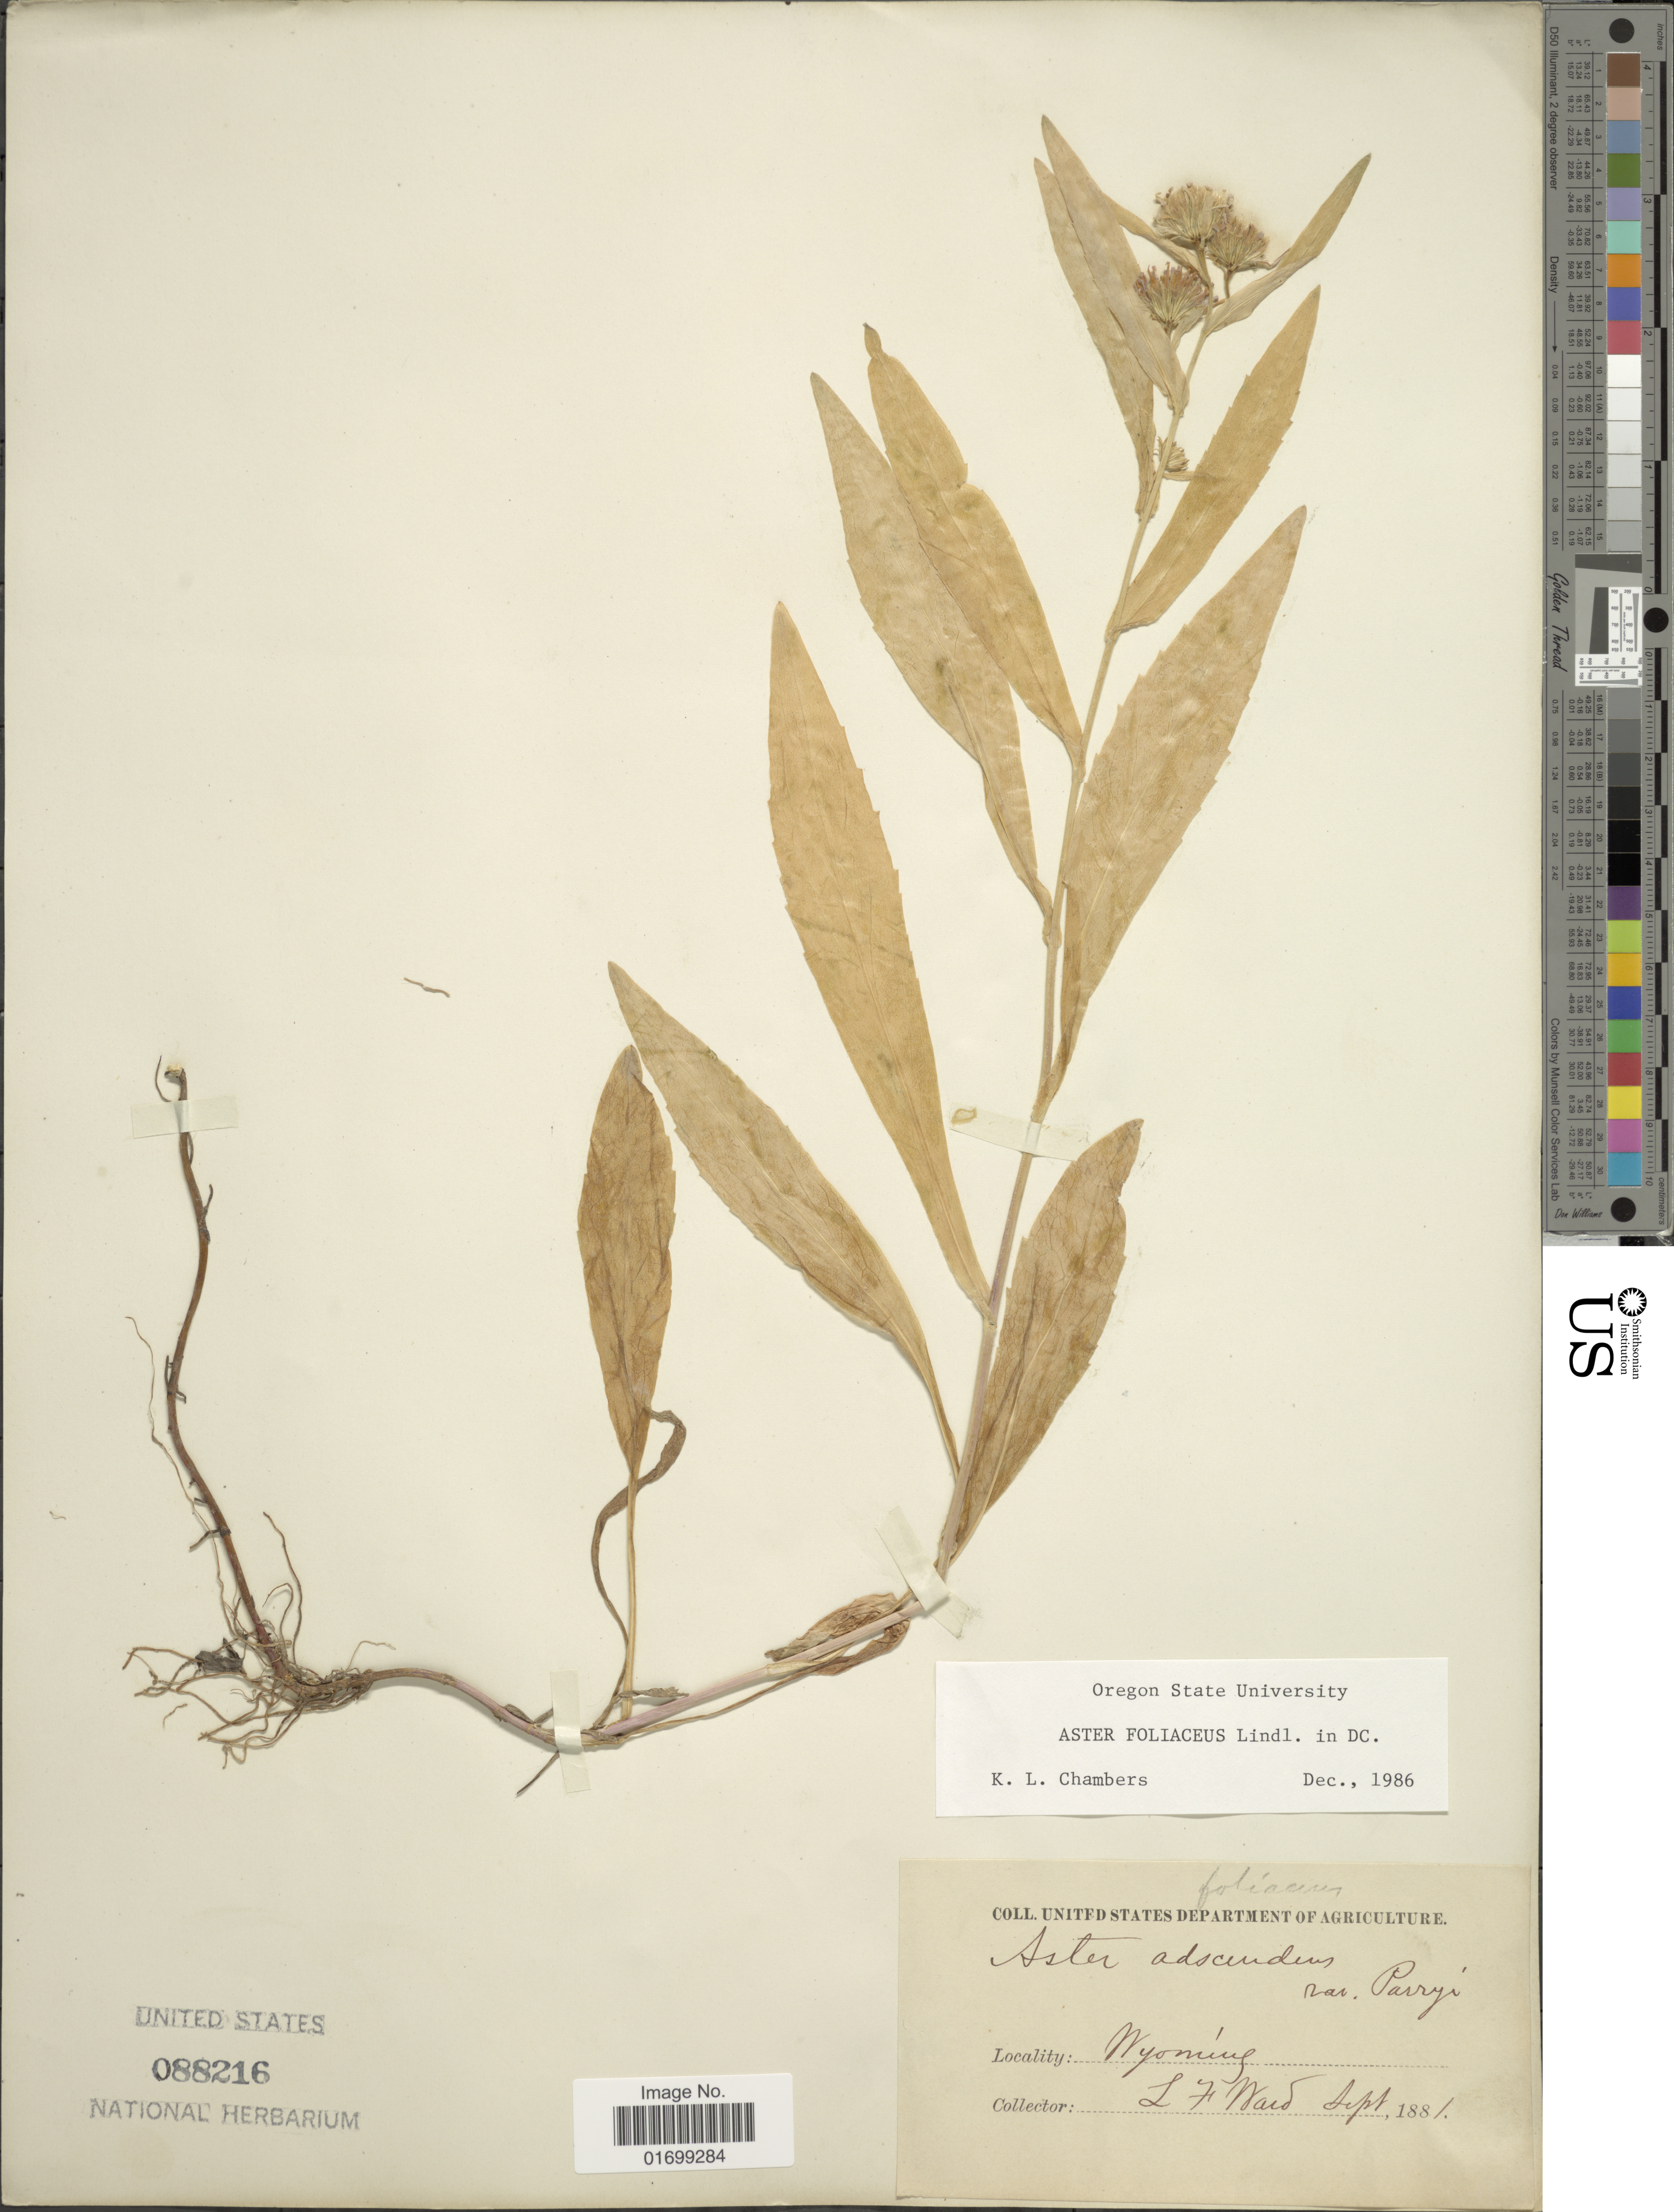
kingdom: Plantae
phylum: Tracheophyta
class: Magnoliopsida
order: Asterales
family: Asteraceae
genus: Symphyotrichum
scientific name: Symphyotrichum foliaceum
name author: (Lindl. ex DC.) G.L. Nesom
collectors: L. Ward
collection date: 1881-09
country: United States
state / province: Wyoming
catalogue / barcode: US 88216